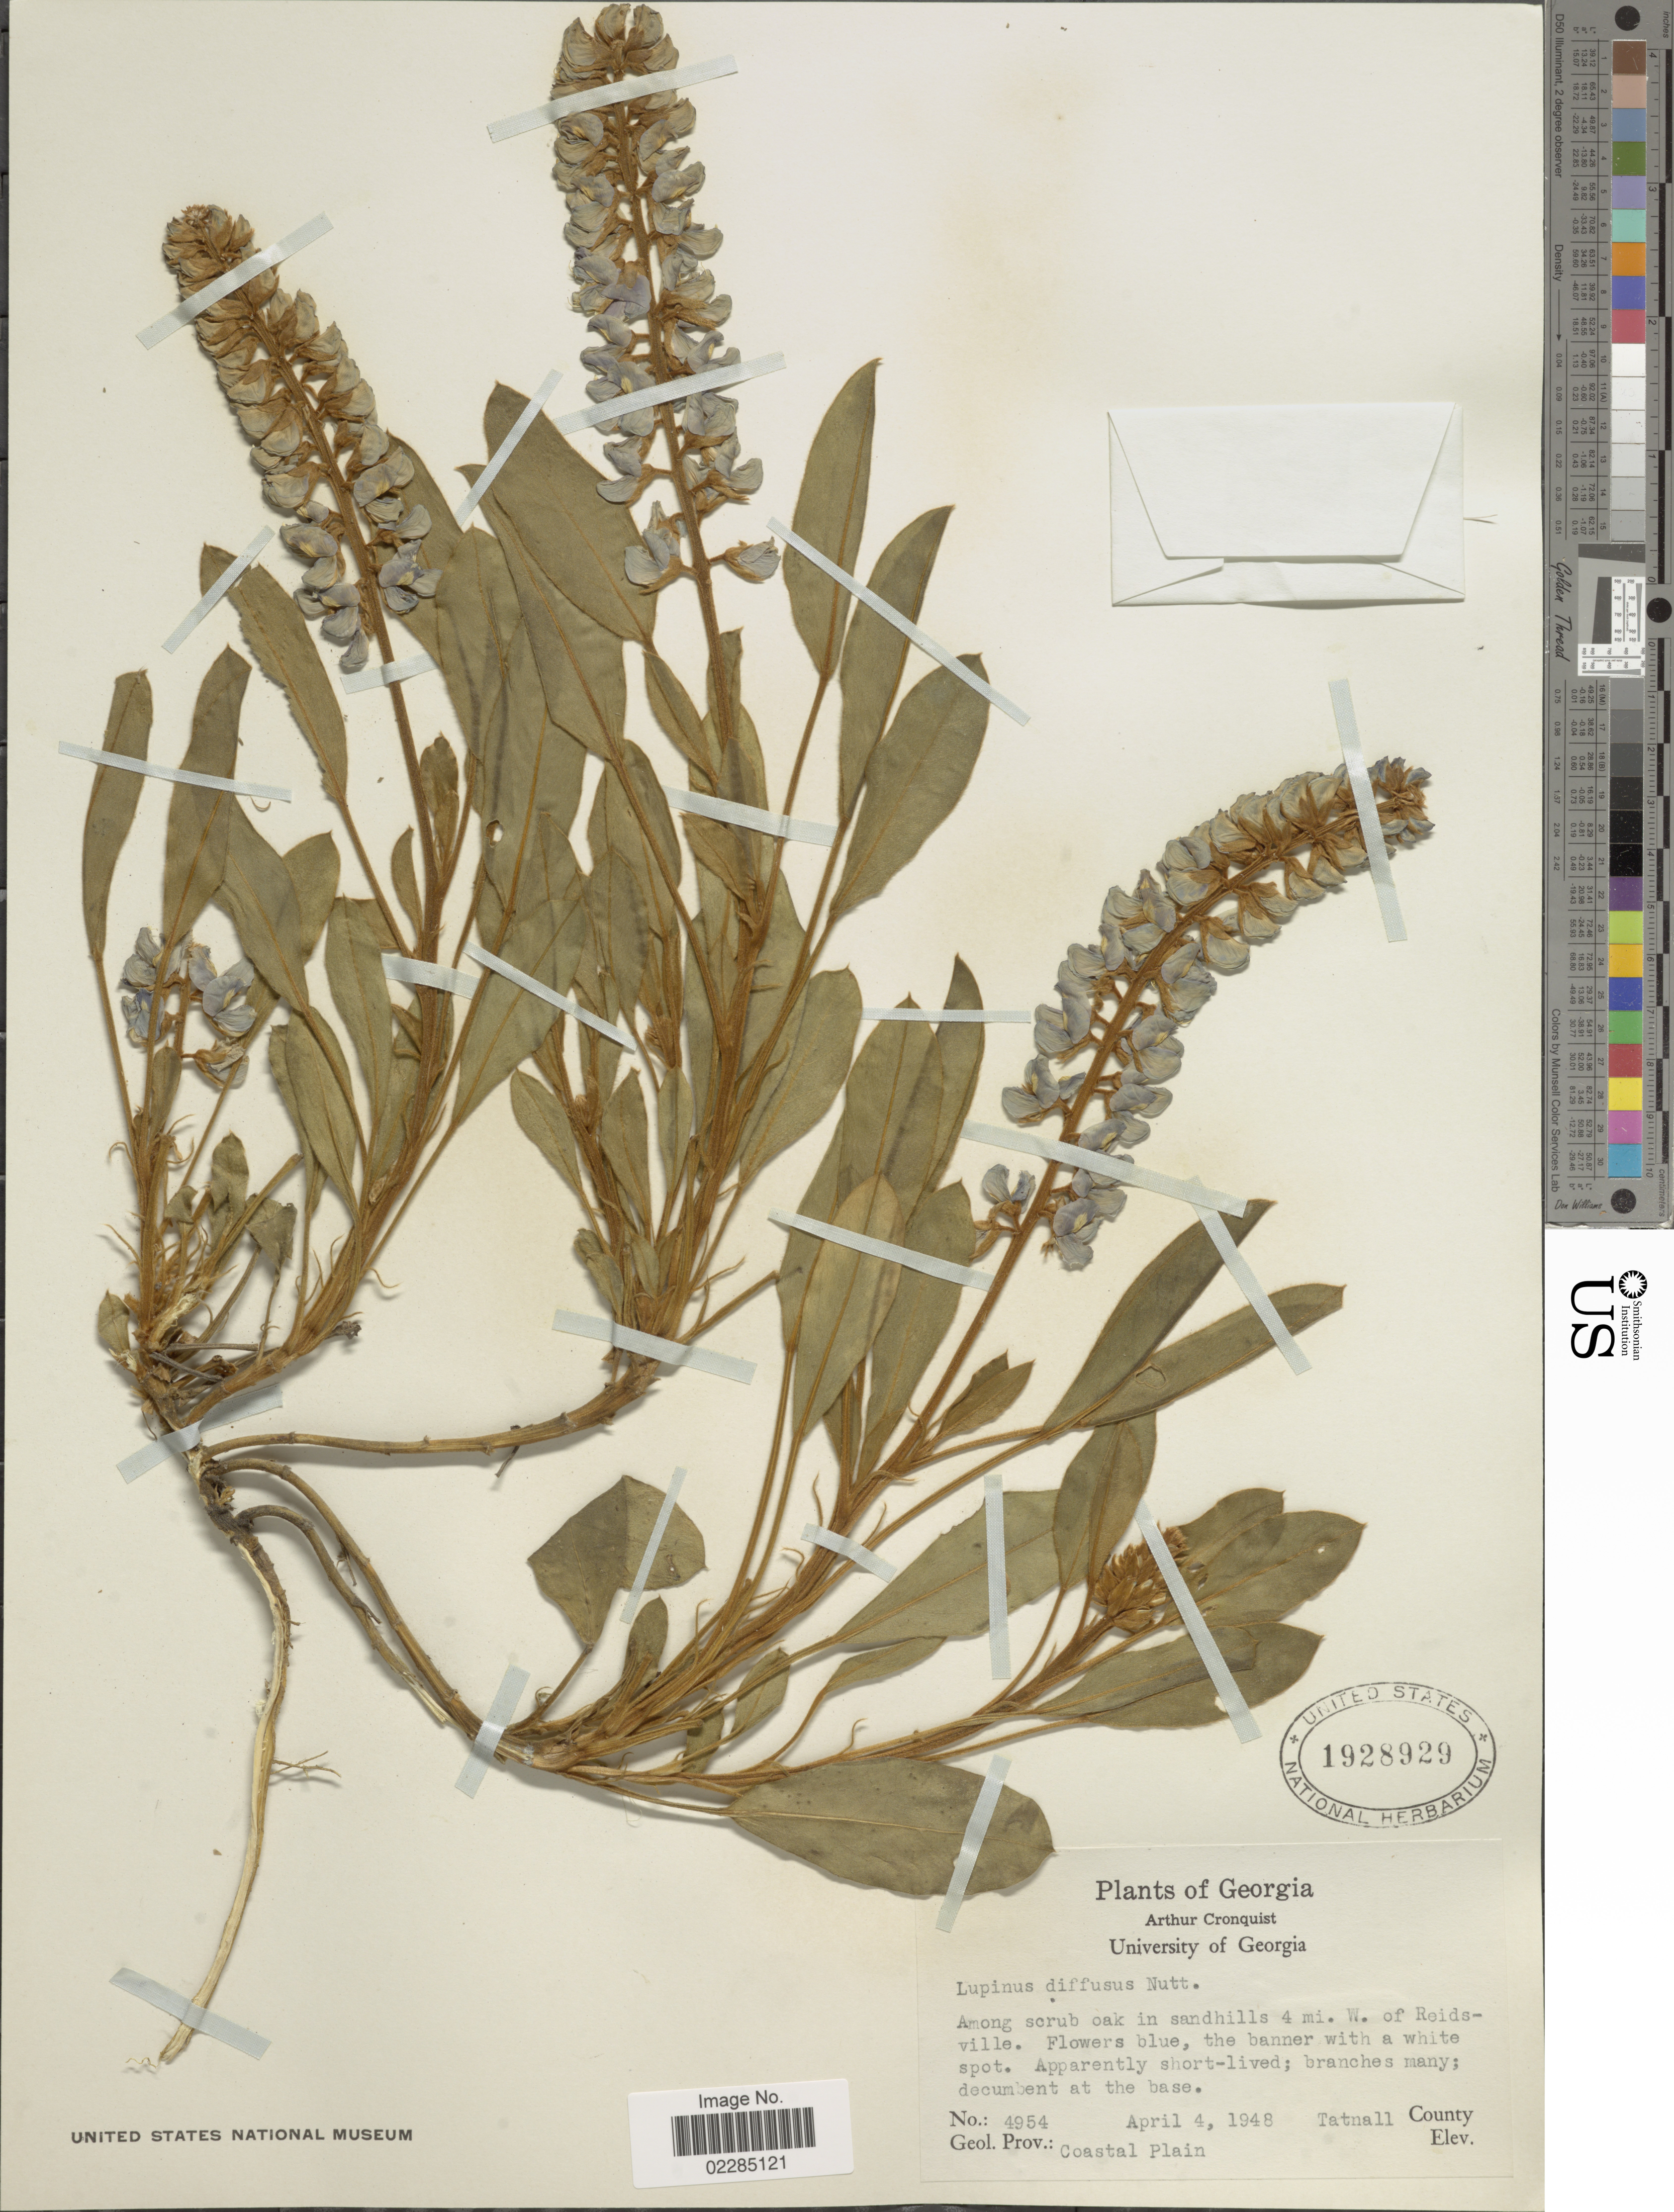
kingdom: Plantae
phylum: Tracheophyta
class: Magnoliopsida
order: Fabales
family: Fabaceae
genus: Lupinus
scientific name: Lupinus diffusus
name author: Nutt.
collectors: A. J. Cronquist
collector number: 4954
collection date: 1948-04-04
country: United States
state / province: Georgia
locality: In sandhills 4 mi. W. of Reidsville. Tatnall County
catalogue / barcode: US 1928929